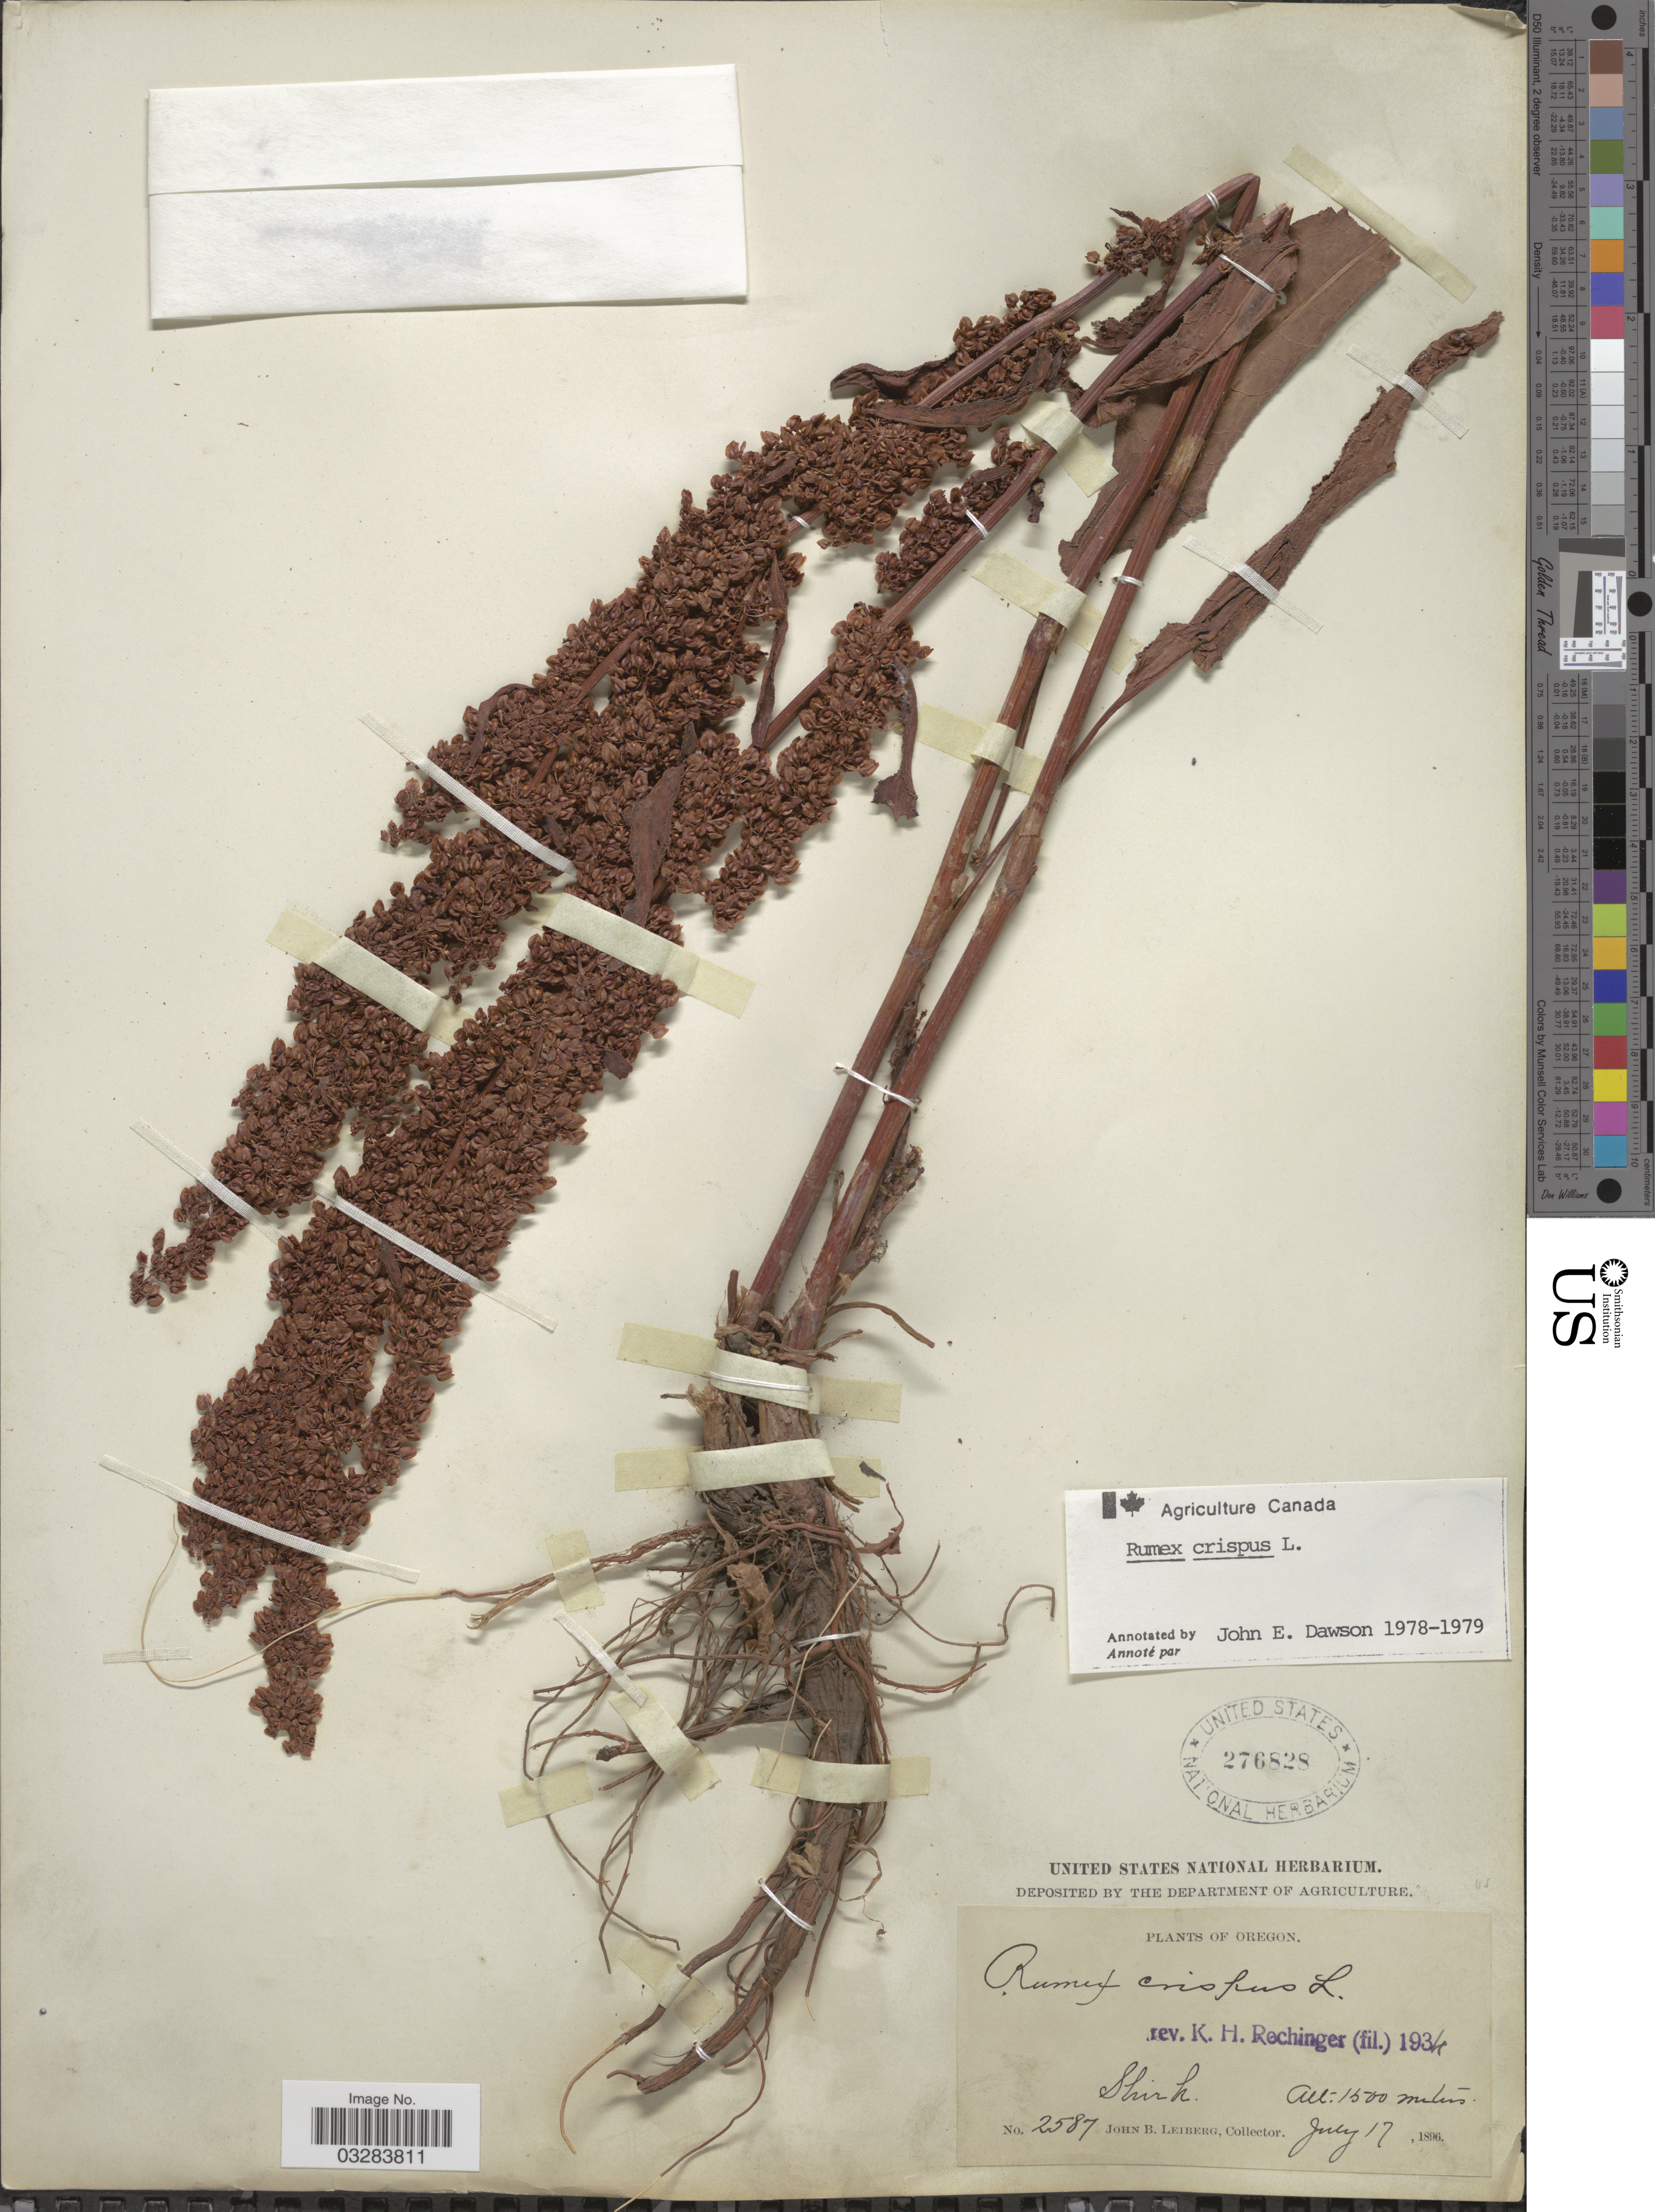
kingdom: Plantae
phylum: Tracheophyta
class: Magnoliopsida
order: Caryophyllales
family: Polygonaceae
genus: Rumex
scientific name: Rumex crispus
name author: L.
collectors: J. B. Leiberg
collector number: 2587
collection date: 1896-07-17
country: United States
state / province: Oregon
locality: Shirk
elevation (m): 1500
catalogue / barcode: US 276828